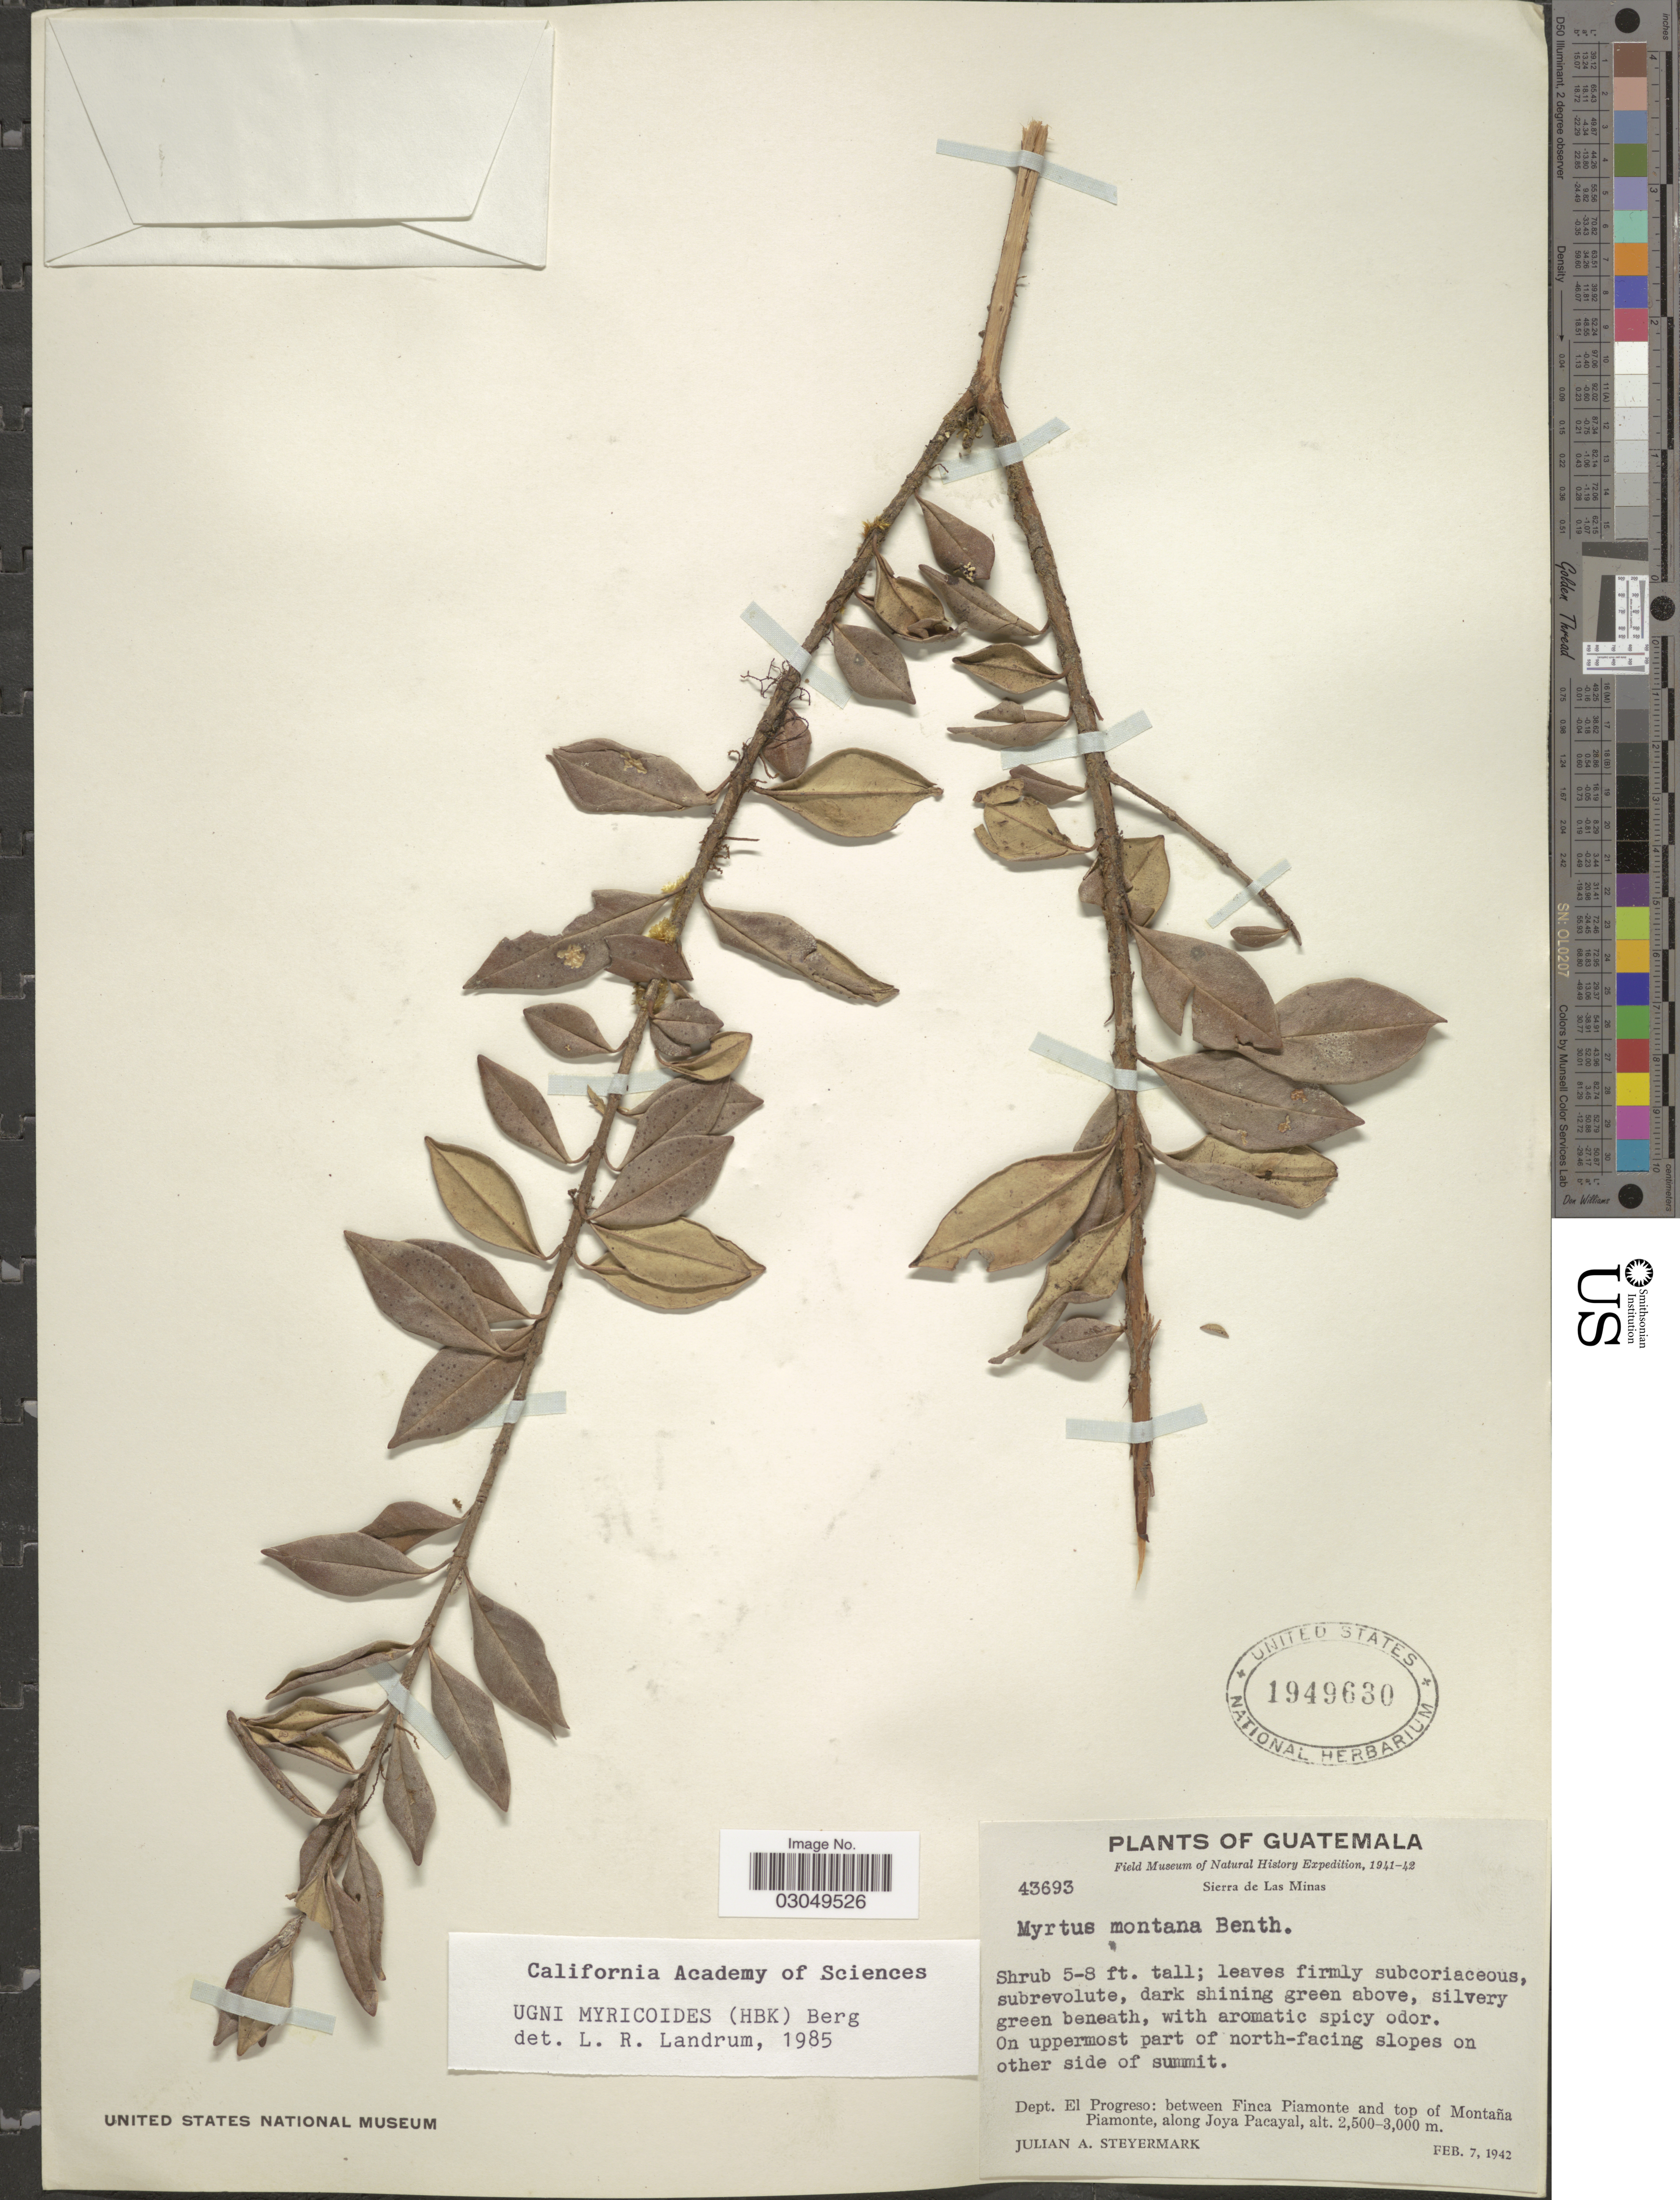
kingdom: Plantae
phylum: Tracheophyta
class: Magnoliopsida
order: Myrtales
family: Myrtaceae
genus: Ugni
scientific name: Ugni myricoides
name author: (Kunth) O. Berg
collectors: J. Steyermark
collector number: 43693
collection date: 1942-02-07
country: Guatemala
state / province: El Progreso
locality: Sierra de Las Minas. Dept. El Progreso: between Finca Piamonte and top of Montaña Piamonte, along Joya Pacayal.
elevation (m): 2500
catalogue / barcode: US 1949630